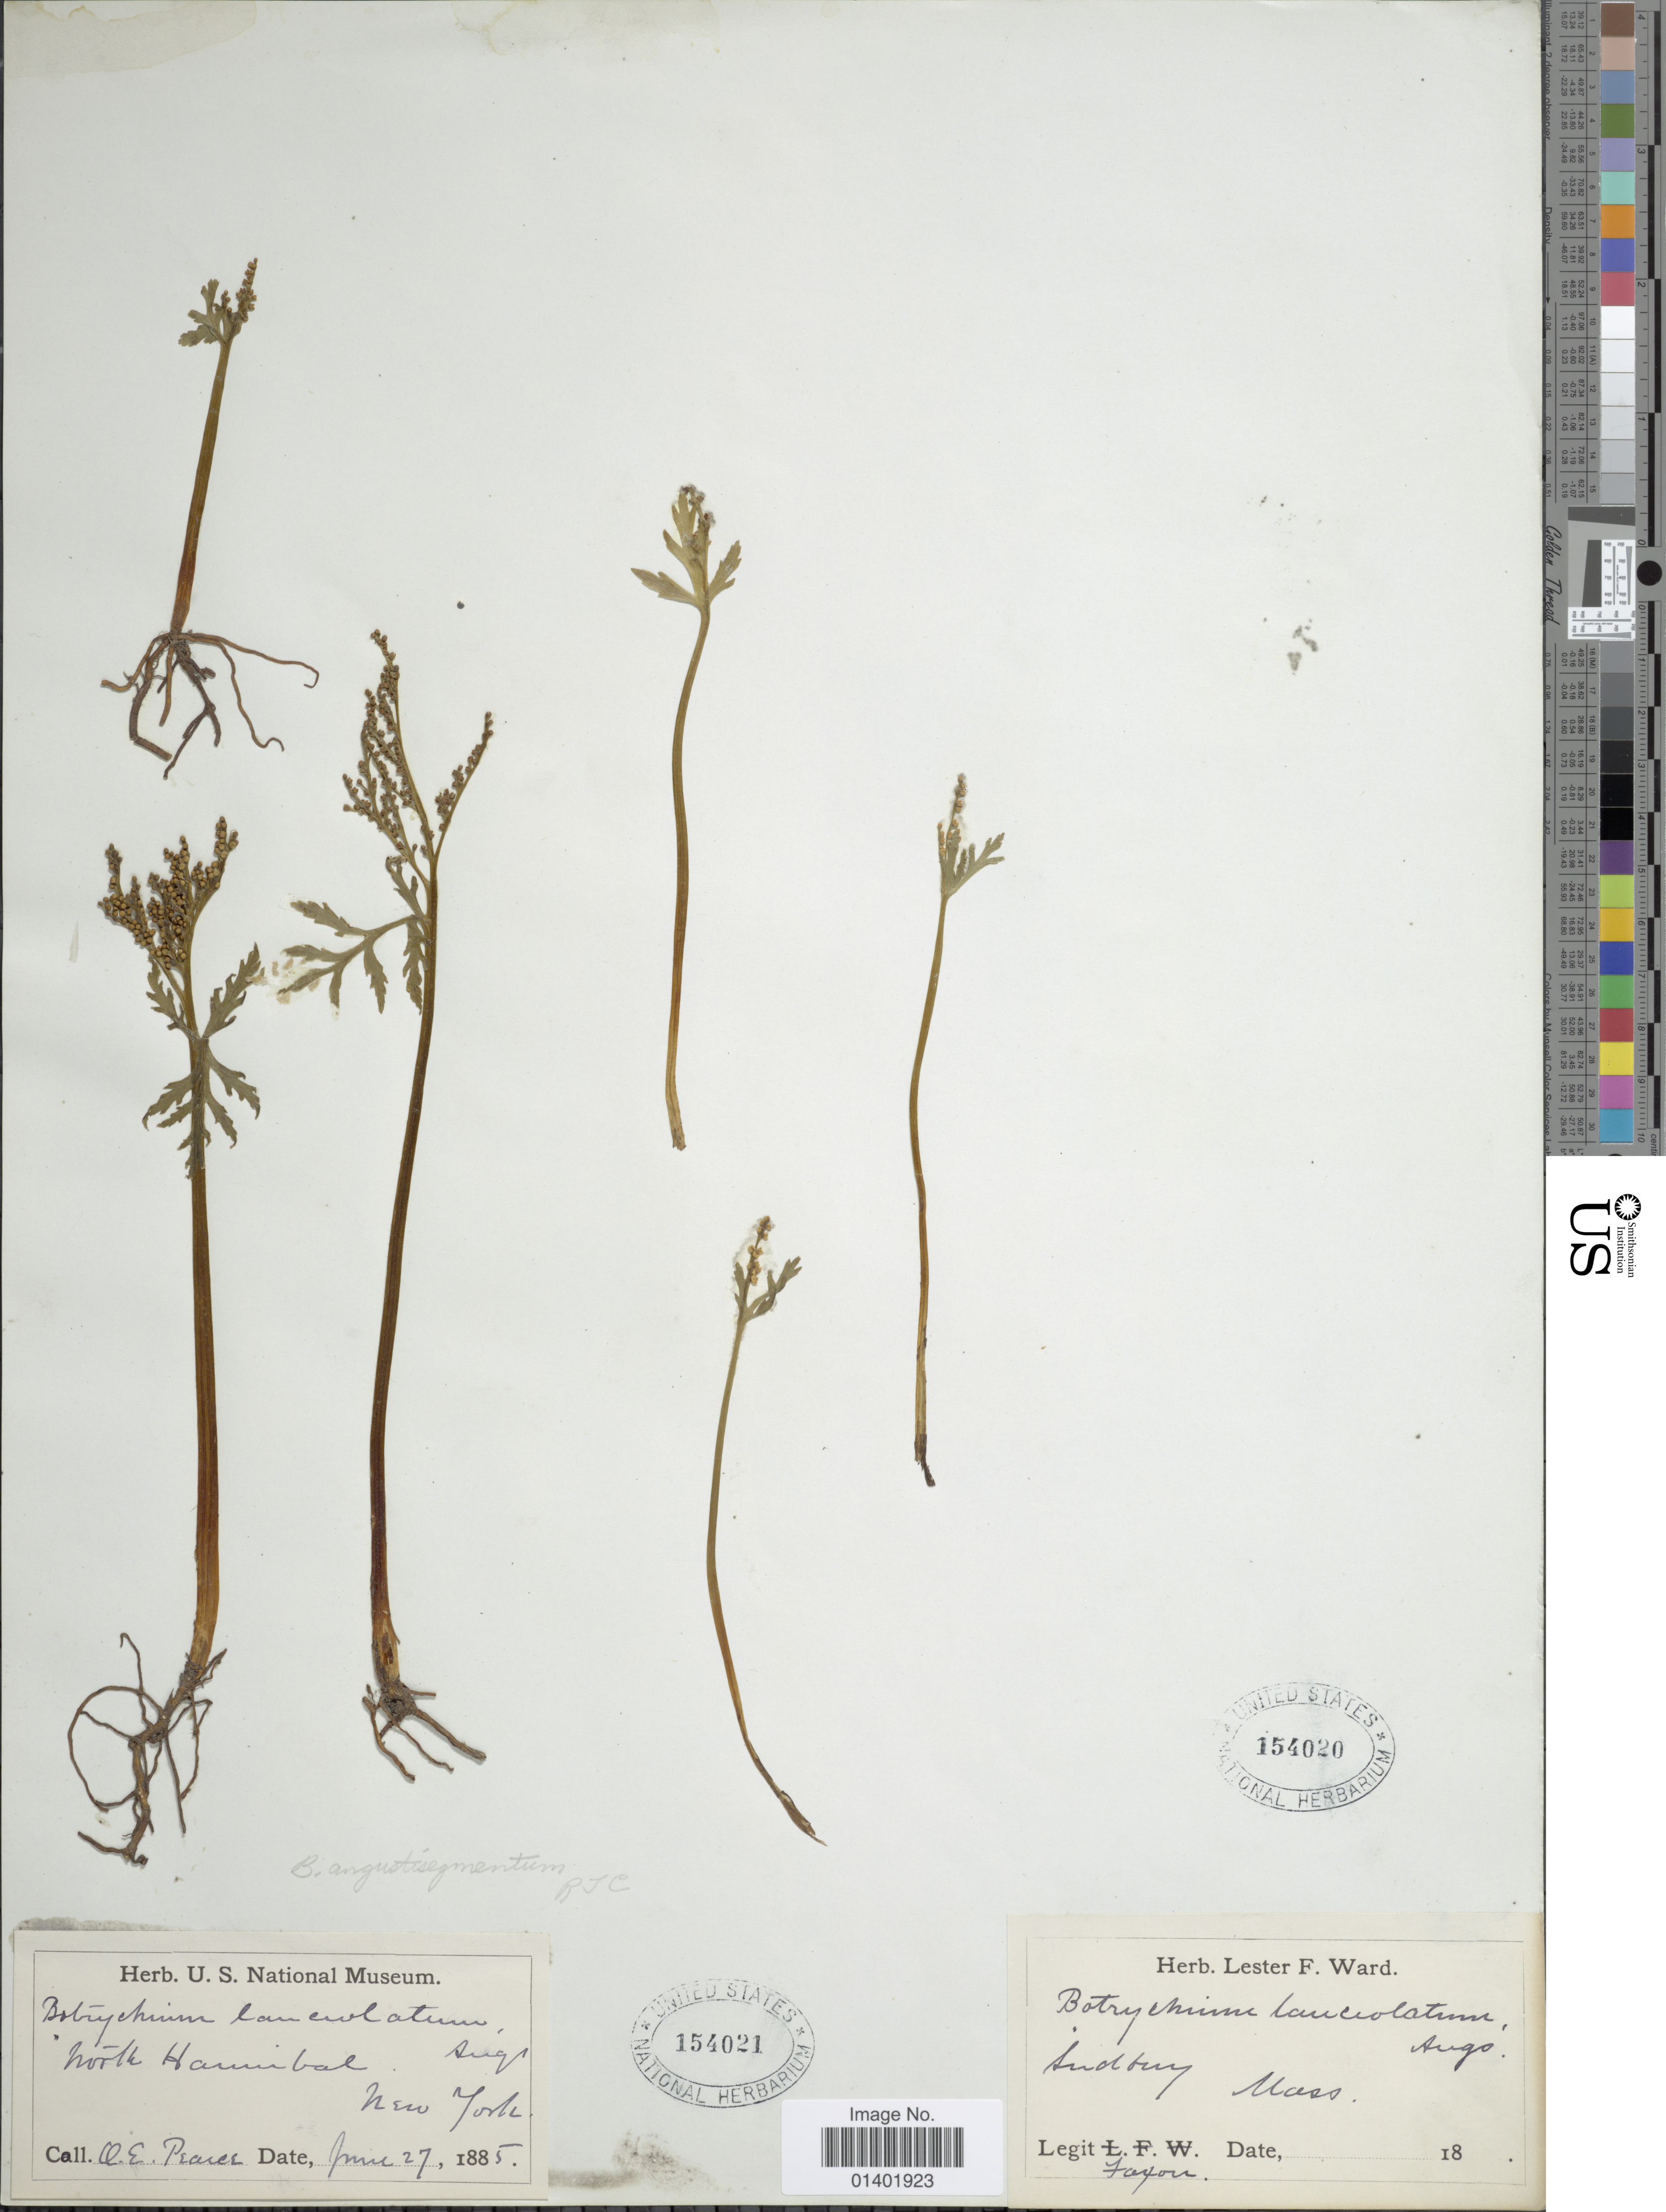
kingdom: Plantae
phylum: Tracheophyta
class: Polypodiopsida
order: Ophioglossales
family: Ophioglossaceae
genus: Botrychium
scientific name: Botrychium lanceolatum subsp. angustisegmentum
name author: (Pease & A.H. Moore) R.T. Clausen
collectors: Faxon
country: United States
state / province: Massachusetts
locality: Sudbury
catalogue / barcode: US 154020